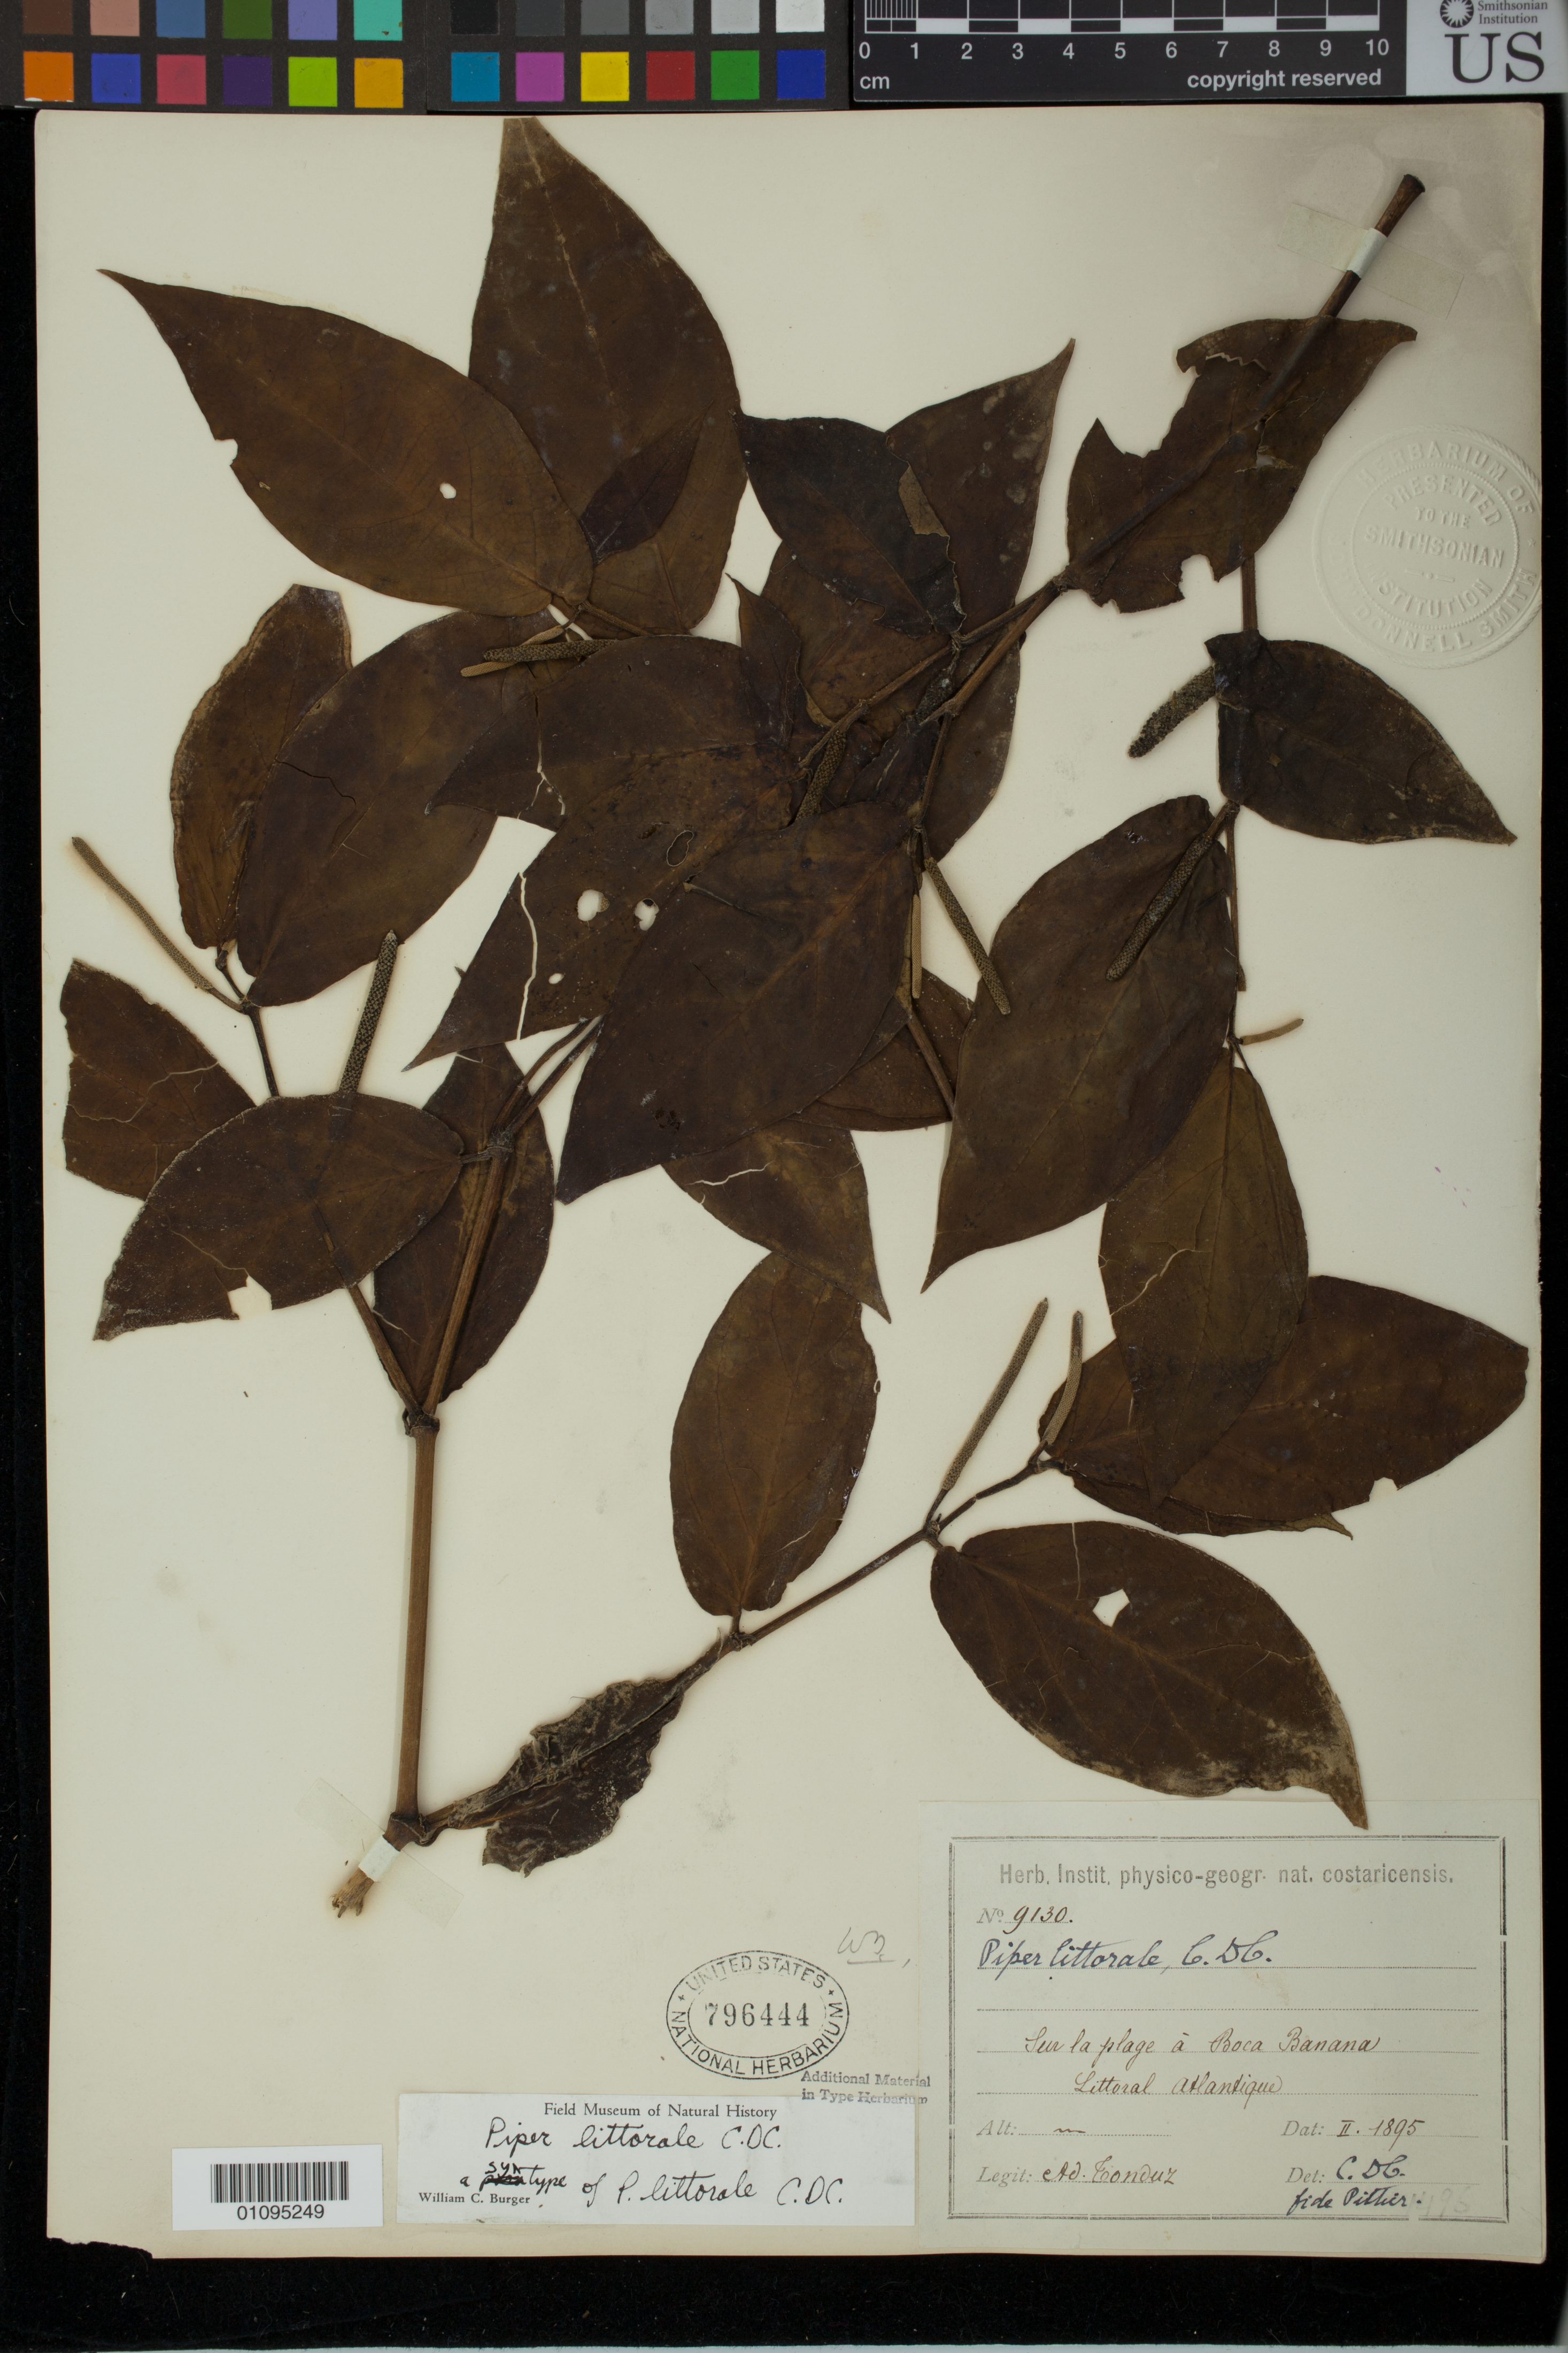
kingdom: Plantae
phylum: Tracheophyta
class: Magnoliopsida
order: Piperales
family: Piperaceae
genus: Piper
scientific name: Piper littorale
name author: C. DC. in Pittier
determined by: Candolle, A. C. P. de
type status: Syntype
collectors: A. Tonduz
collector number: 9130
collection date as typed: Feb 1895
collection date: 1895-02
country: Costa Rica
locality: Sur la plage a Boca Banana, Littoral Atlantique.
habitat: Sur la plage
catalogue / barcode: US 796444